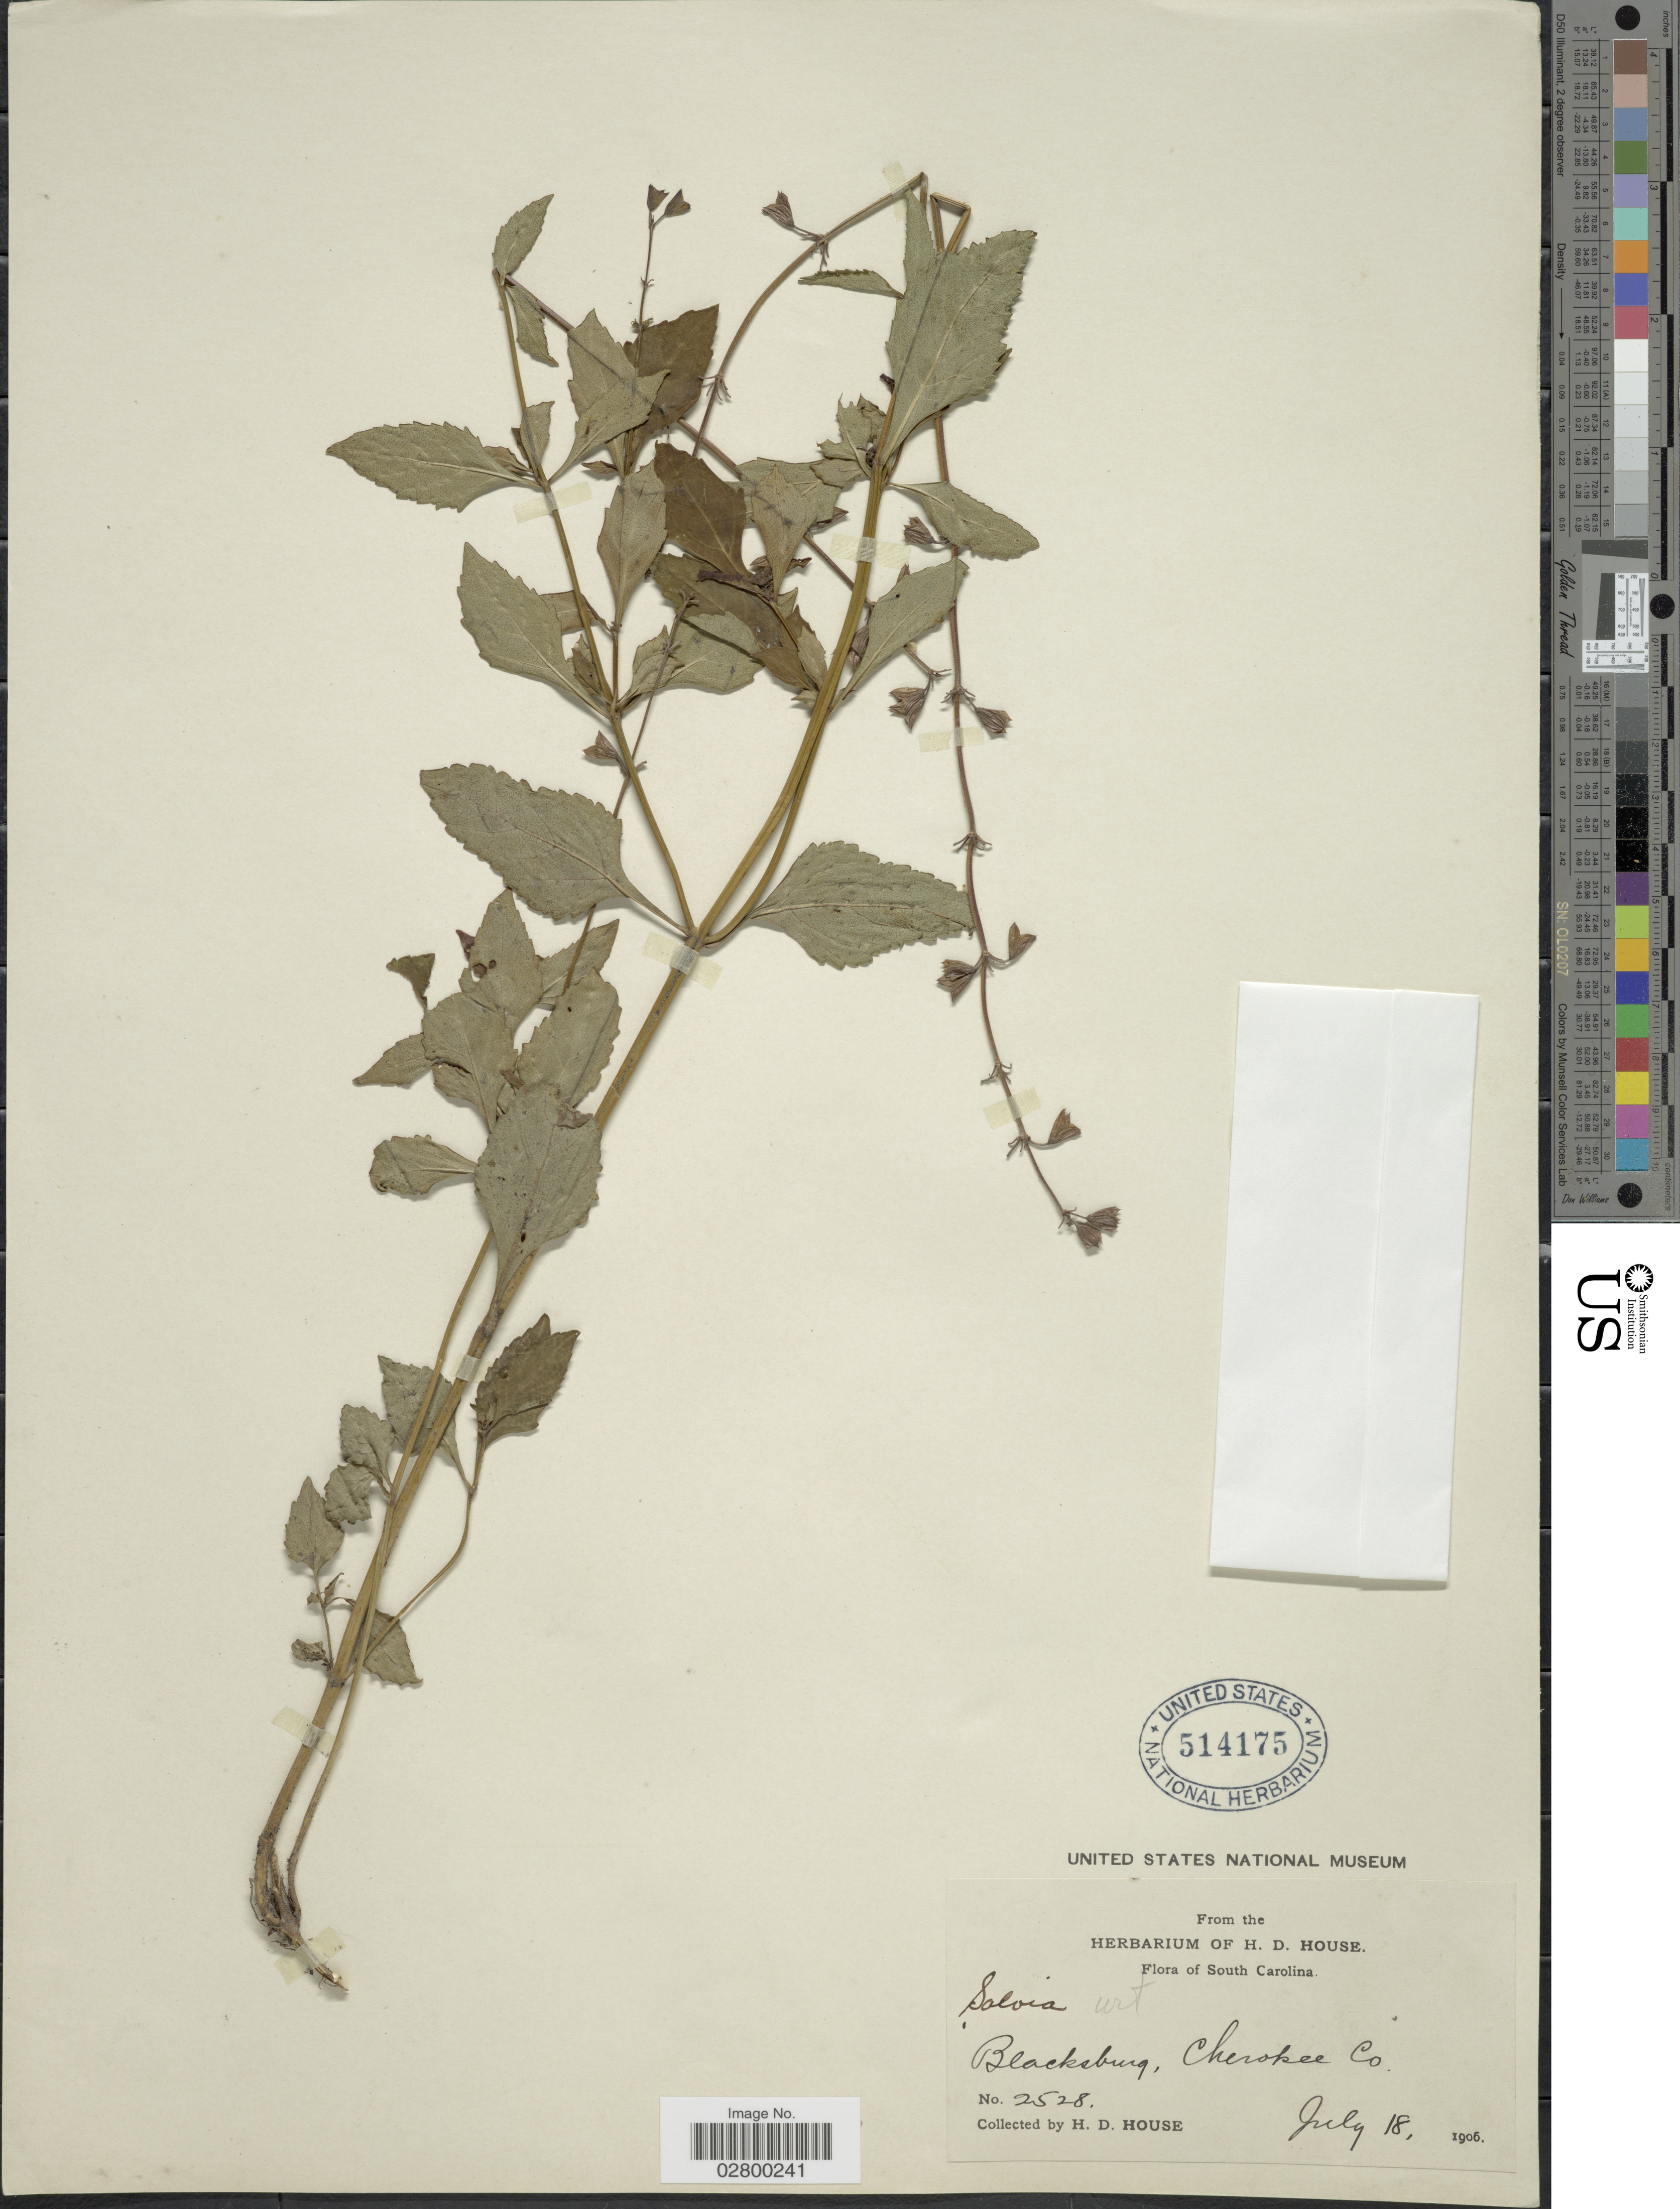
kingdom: Plantae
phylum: Tracheophyta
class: Magnoliopsida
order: Lamiales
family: Lamiaceae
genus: Salvia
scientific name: Salvia urticifolia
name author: L.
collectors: H. D. House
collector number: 2528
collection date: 1906-07-18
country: United States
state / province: South Carolina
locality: Blacksburg, Cherokee Co.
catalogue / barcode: US 514175